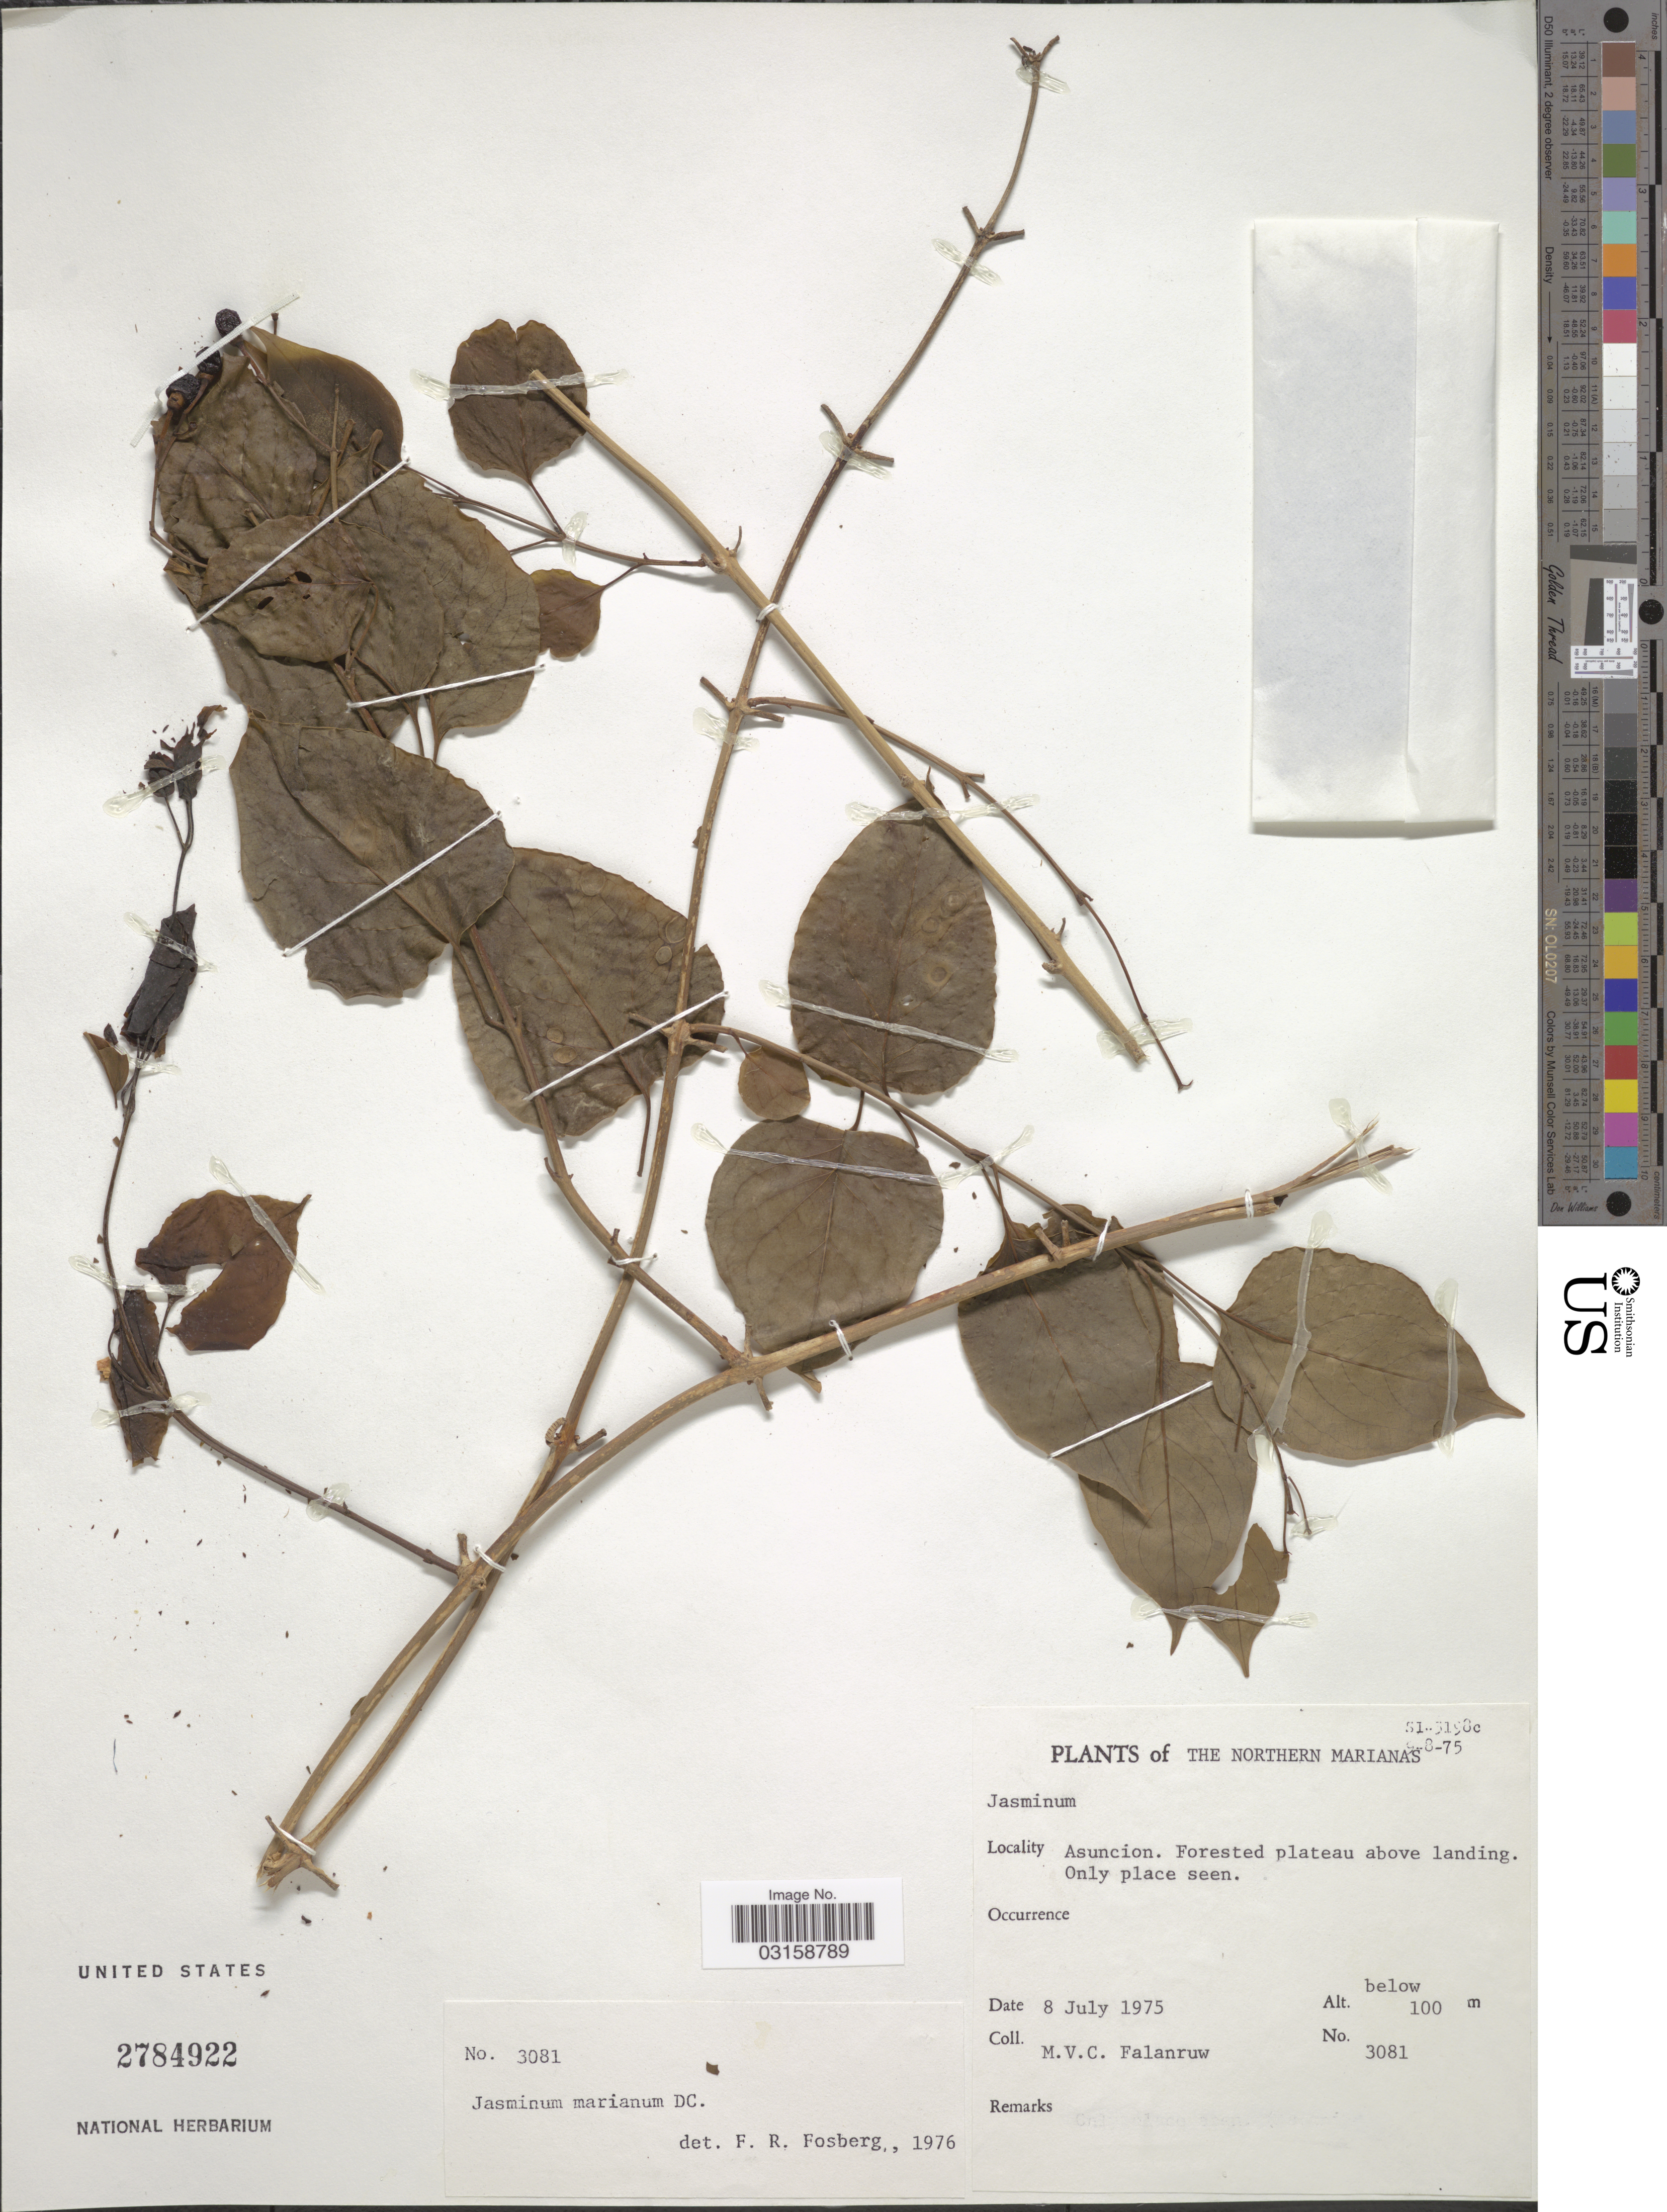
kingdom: Plantae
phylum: Tracheophyta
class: Magnoliopsida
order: Lamiales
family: Oleaceae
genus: Jasminum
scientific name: Jasminum marianum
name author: DC.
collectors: M. V. Falanruw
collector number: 3081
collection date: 1975-07-08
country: Northern Mariana Islands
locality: Asuncion.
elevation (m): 100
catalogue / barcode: US 2784922